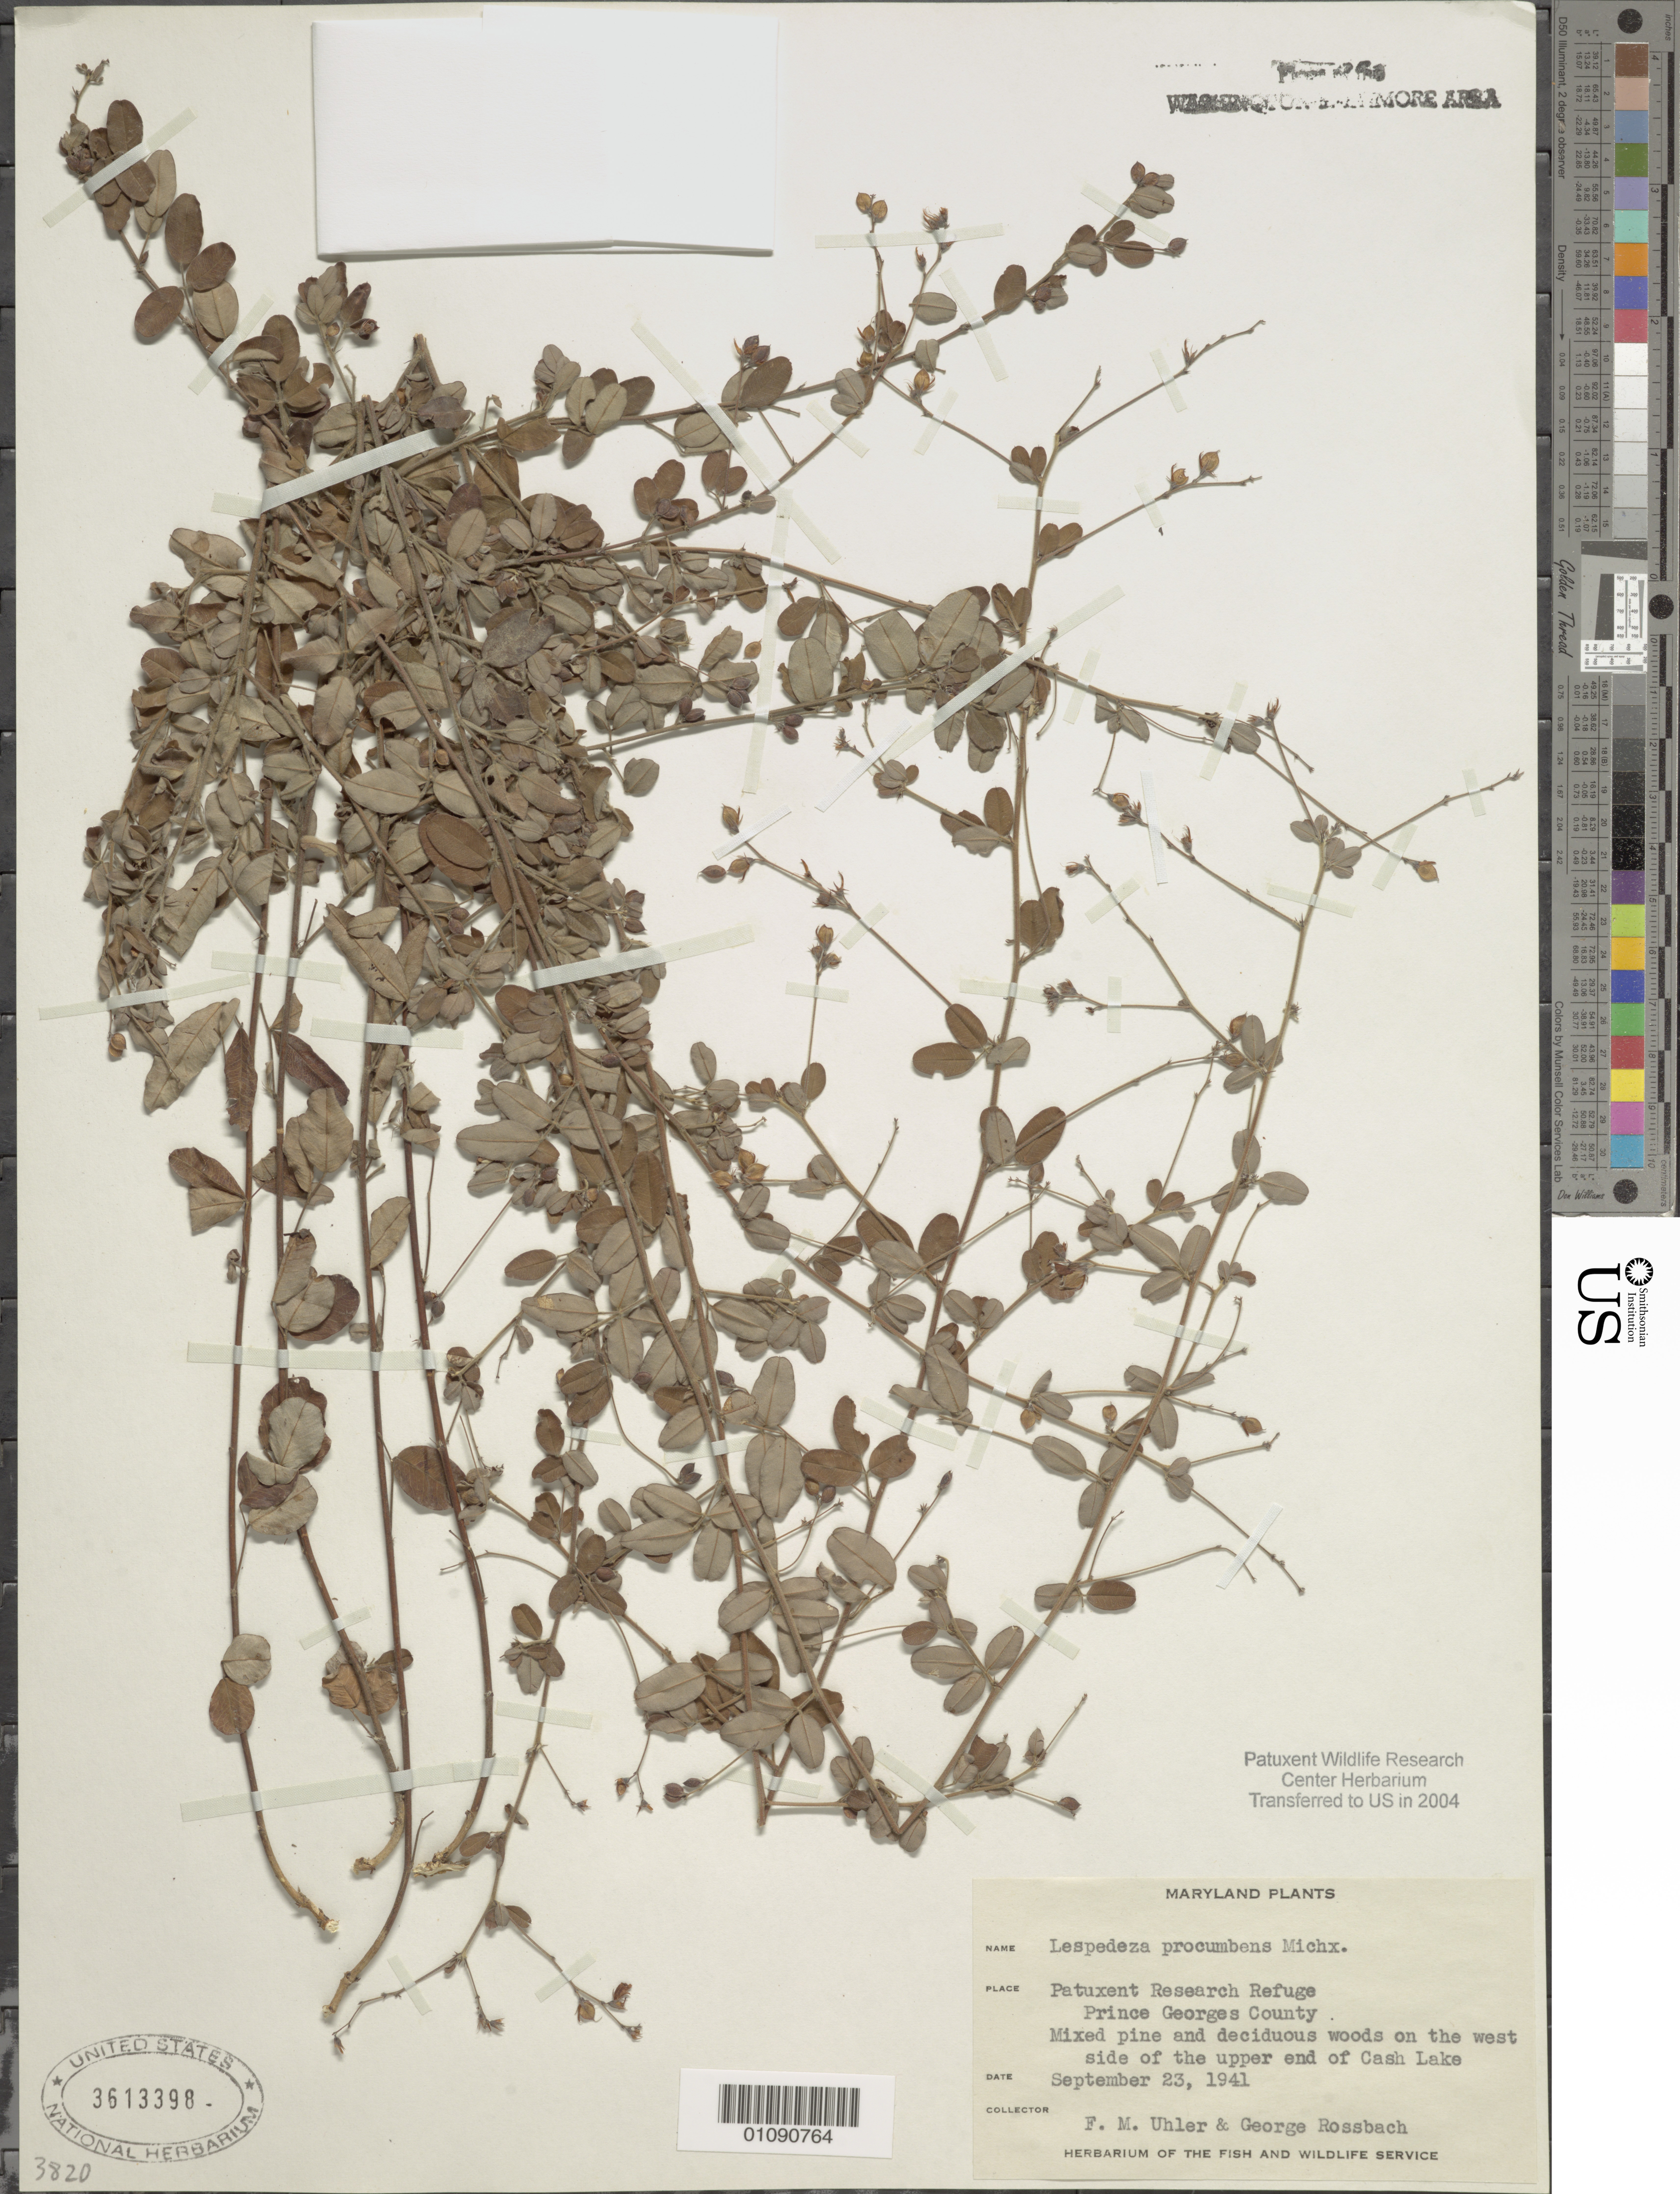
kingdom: Plantae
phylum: Tracheophyta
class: Magnoliopsida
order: Fabales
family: Fabaceae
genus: Lespedeza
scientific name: Lespedeza procumbens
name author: Michx.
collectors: F. M. Uhler & G. Rossbach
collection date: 1941-09-23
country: United States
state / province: Maryland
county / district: Prince George's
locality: Patuxent Wildlife Refuge, W. side of the upper end of Cash Lake.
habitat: Mixed pine and deciduous woods.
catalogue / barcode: US 3613398